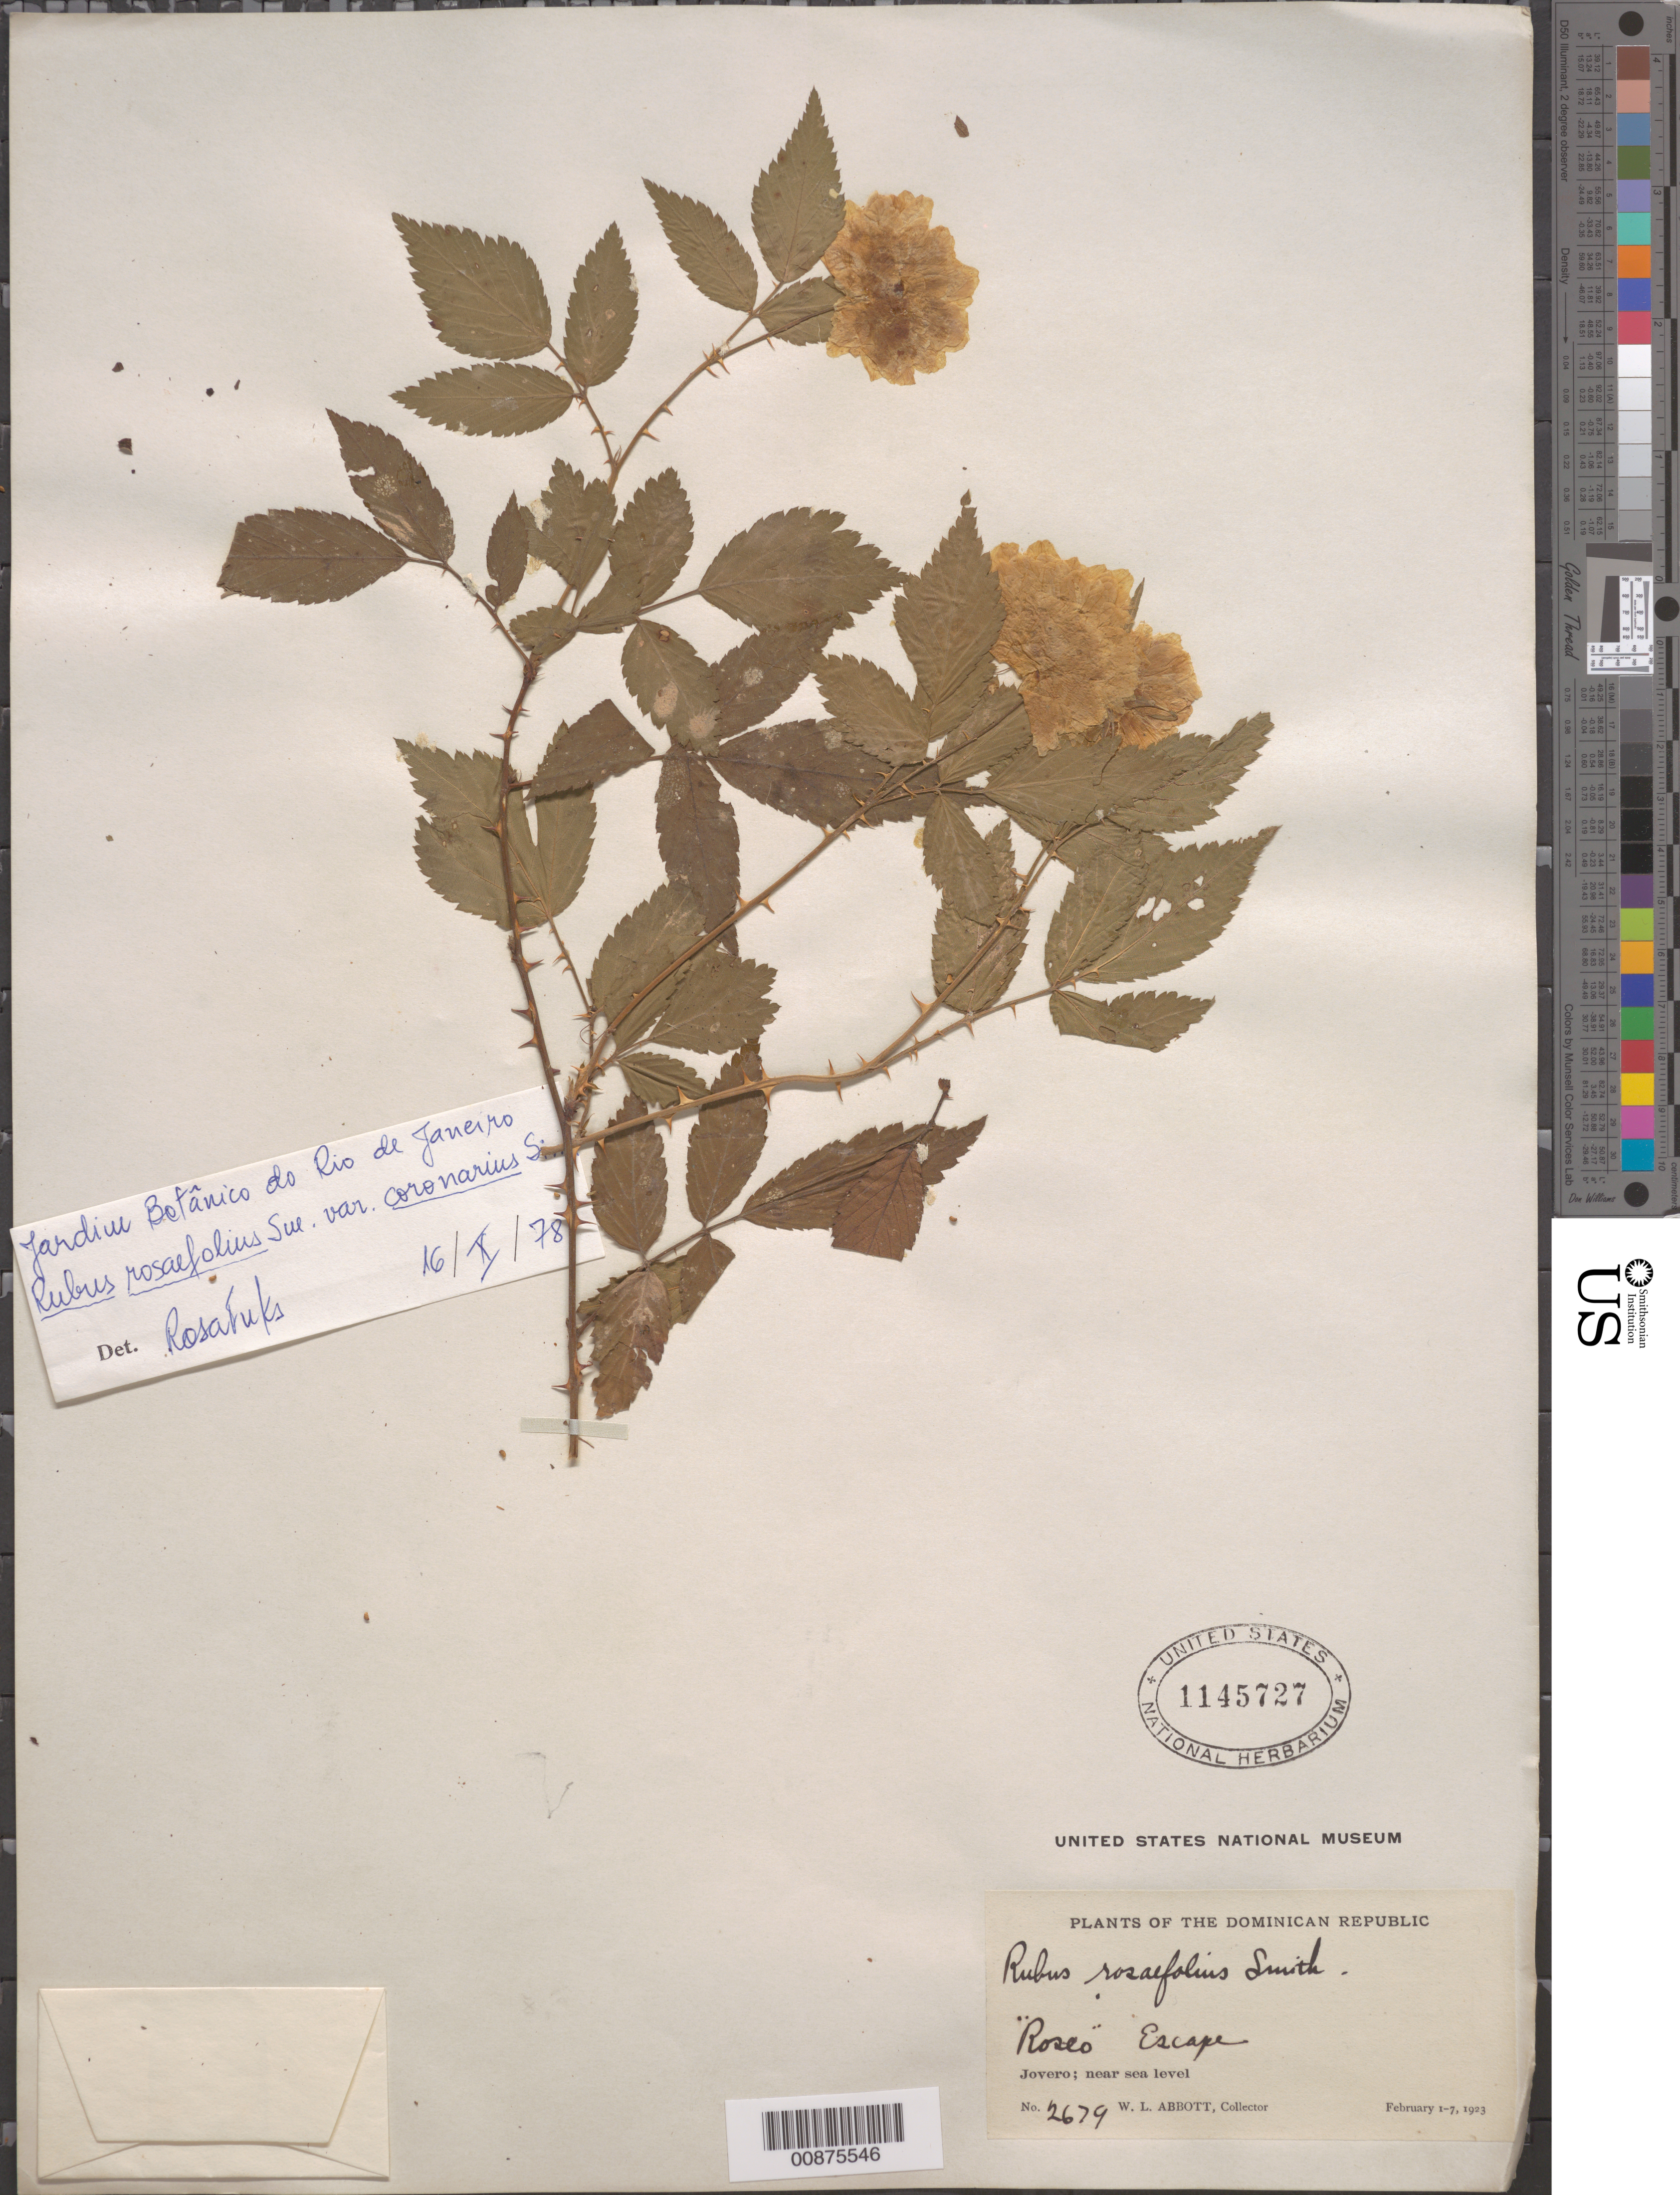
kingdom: Plantae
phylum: Tracheophyta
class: Magnoliopsida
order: Rosales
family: Rosaceae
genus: Rubus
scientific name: Rubus coronarius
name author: (Sims) Sweet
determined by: Fuks, R.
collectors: W. L. Abbott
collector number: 2679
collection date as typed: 01 Feb 1923 to 07 Feb 1923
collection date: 1923-02-01/1923-02-07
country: Dominican Republic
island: Hispaniola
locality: Jovero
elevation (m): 0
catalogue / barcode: US 1145727